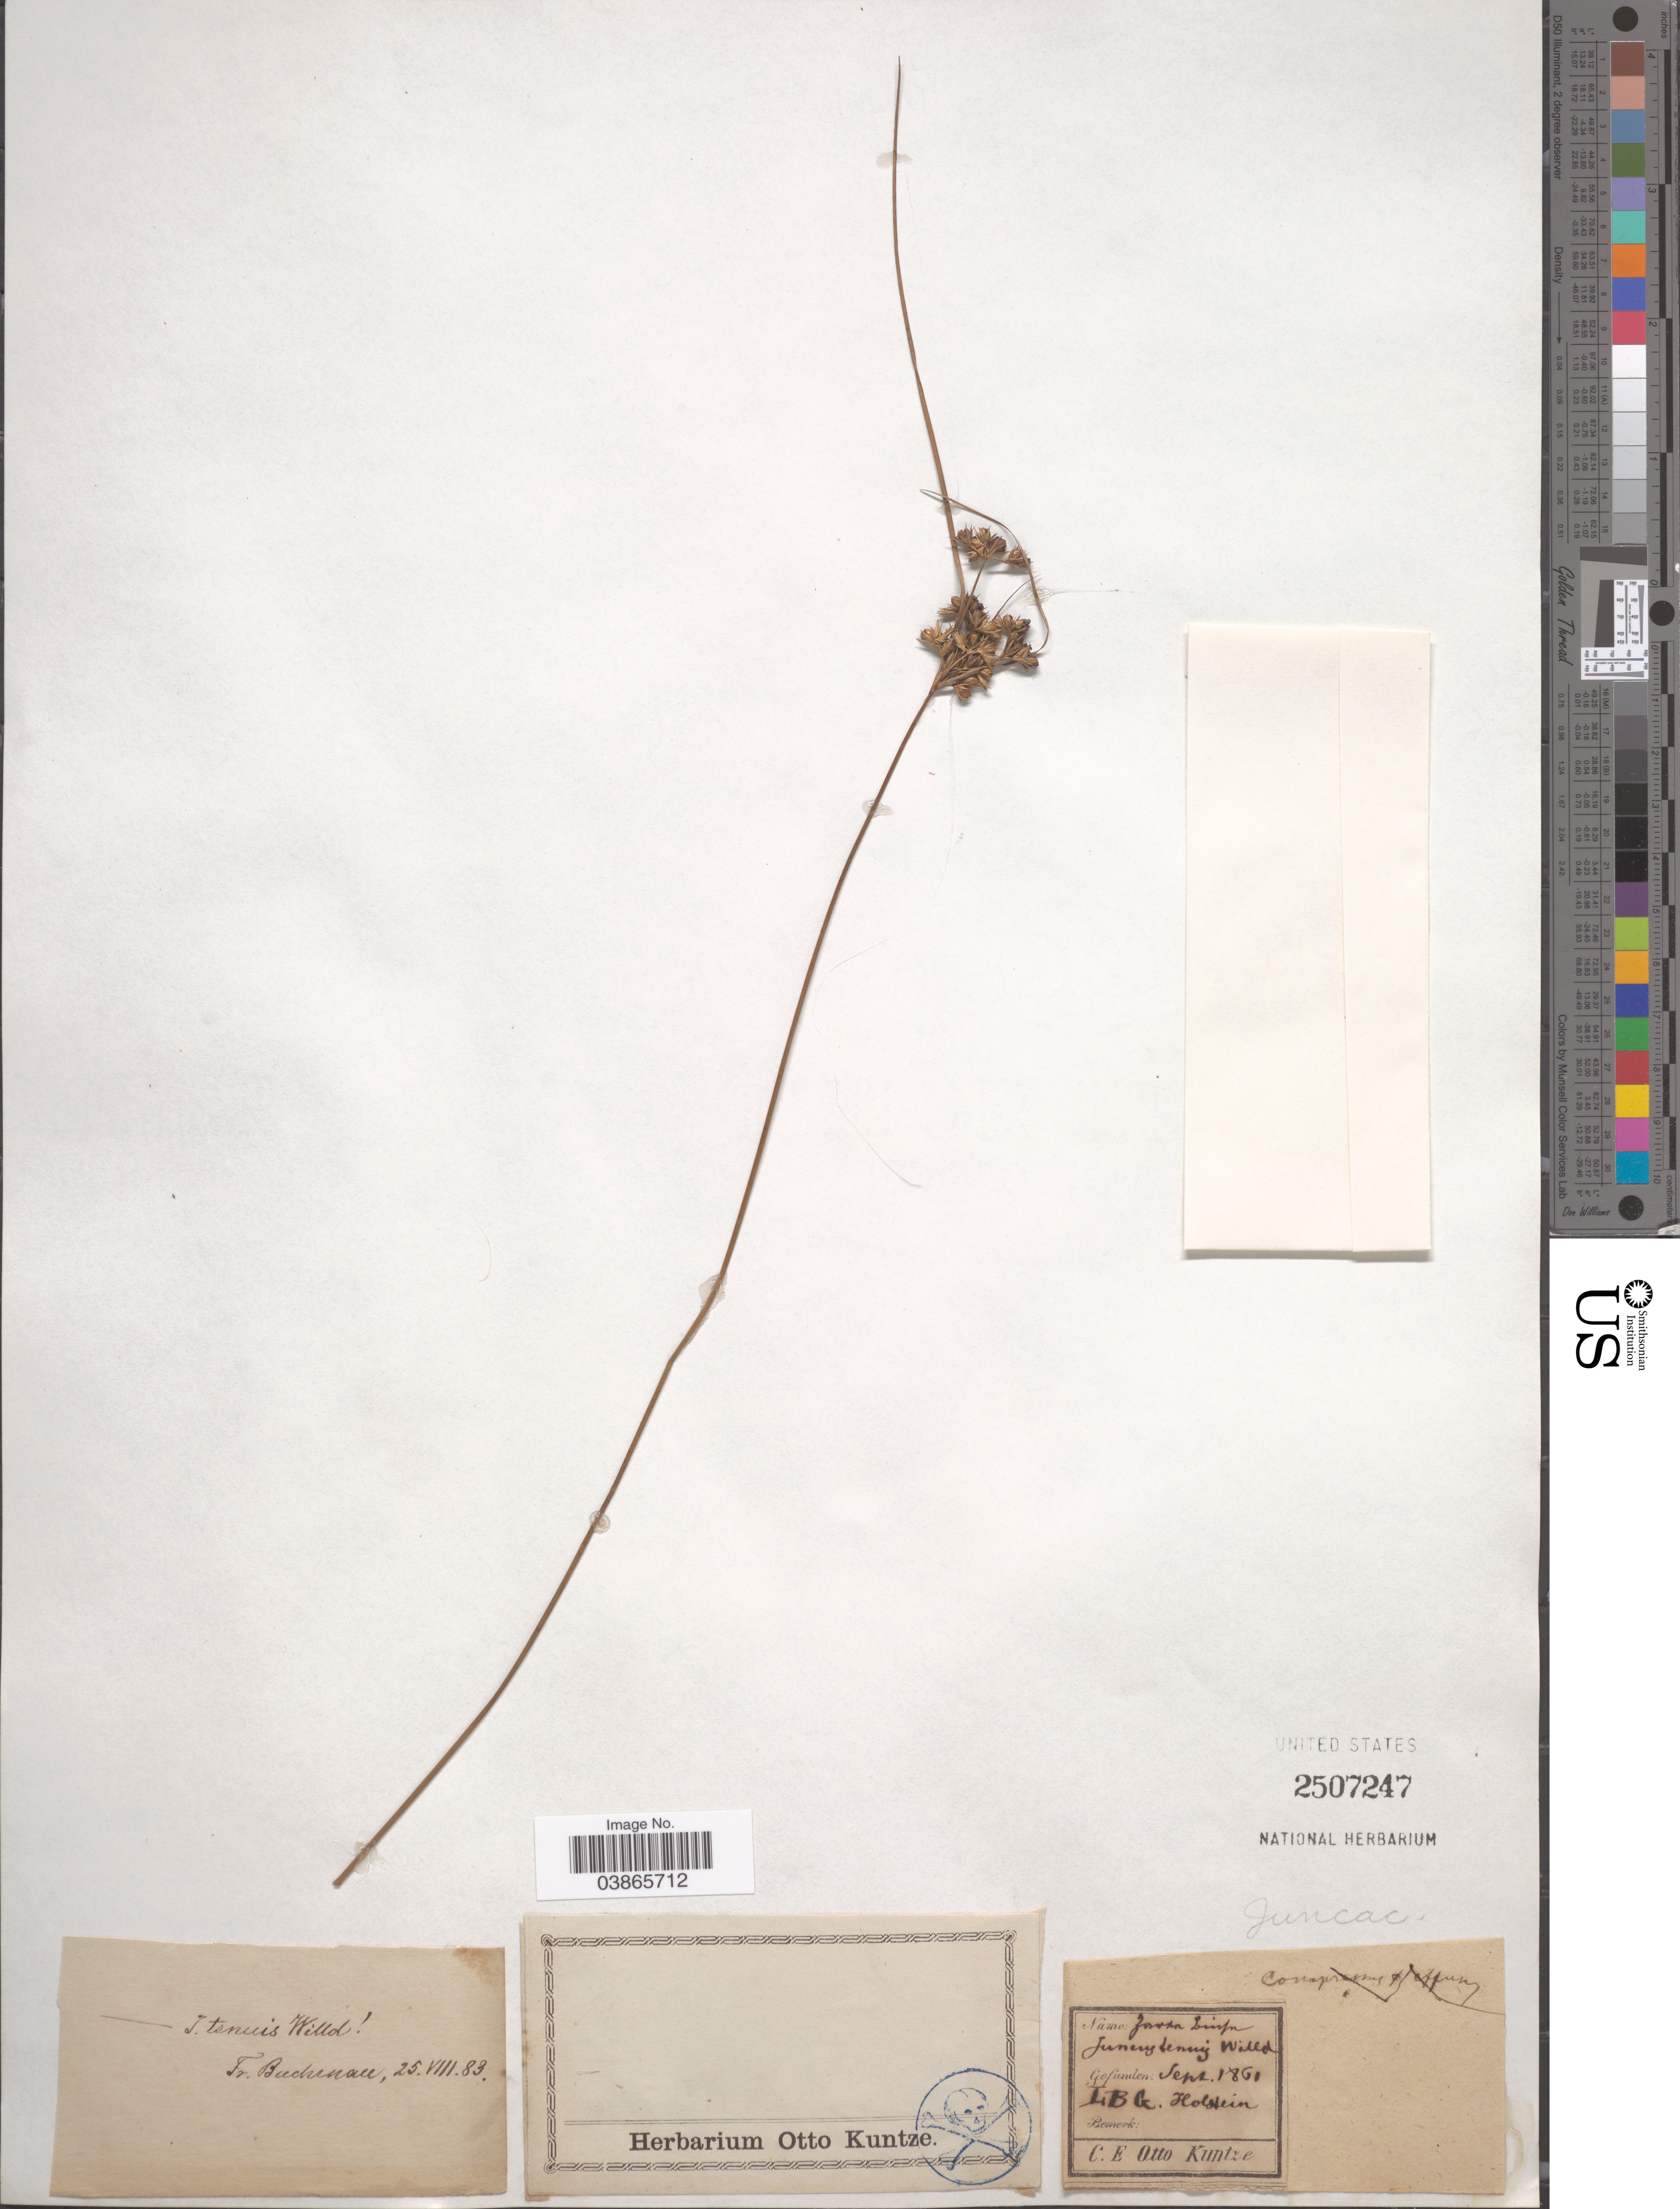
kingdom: Plantae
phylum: Tracheophyta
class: Liliopsida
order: Poales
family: Juncaceae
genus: Juncus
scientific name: Juncus tenuis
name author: Willd.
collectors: C.E.O. Kuntze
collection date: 1861-09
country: Germany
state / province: Schleswig-Holstein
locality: LBG. Holstein.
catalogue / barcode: US 2507247